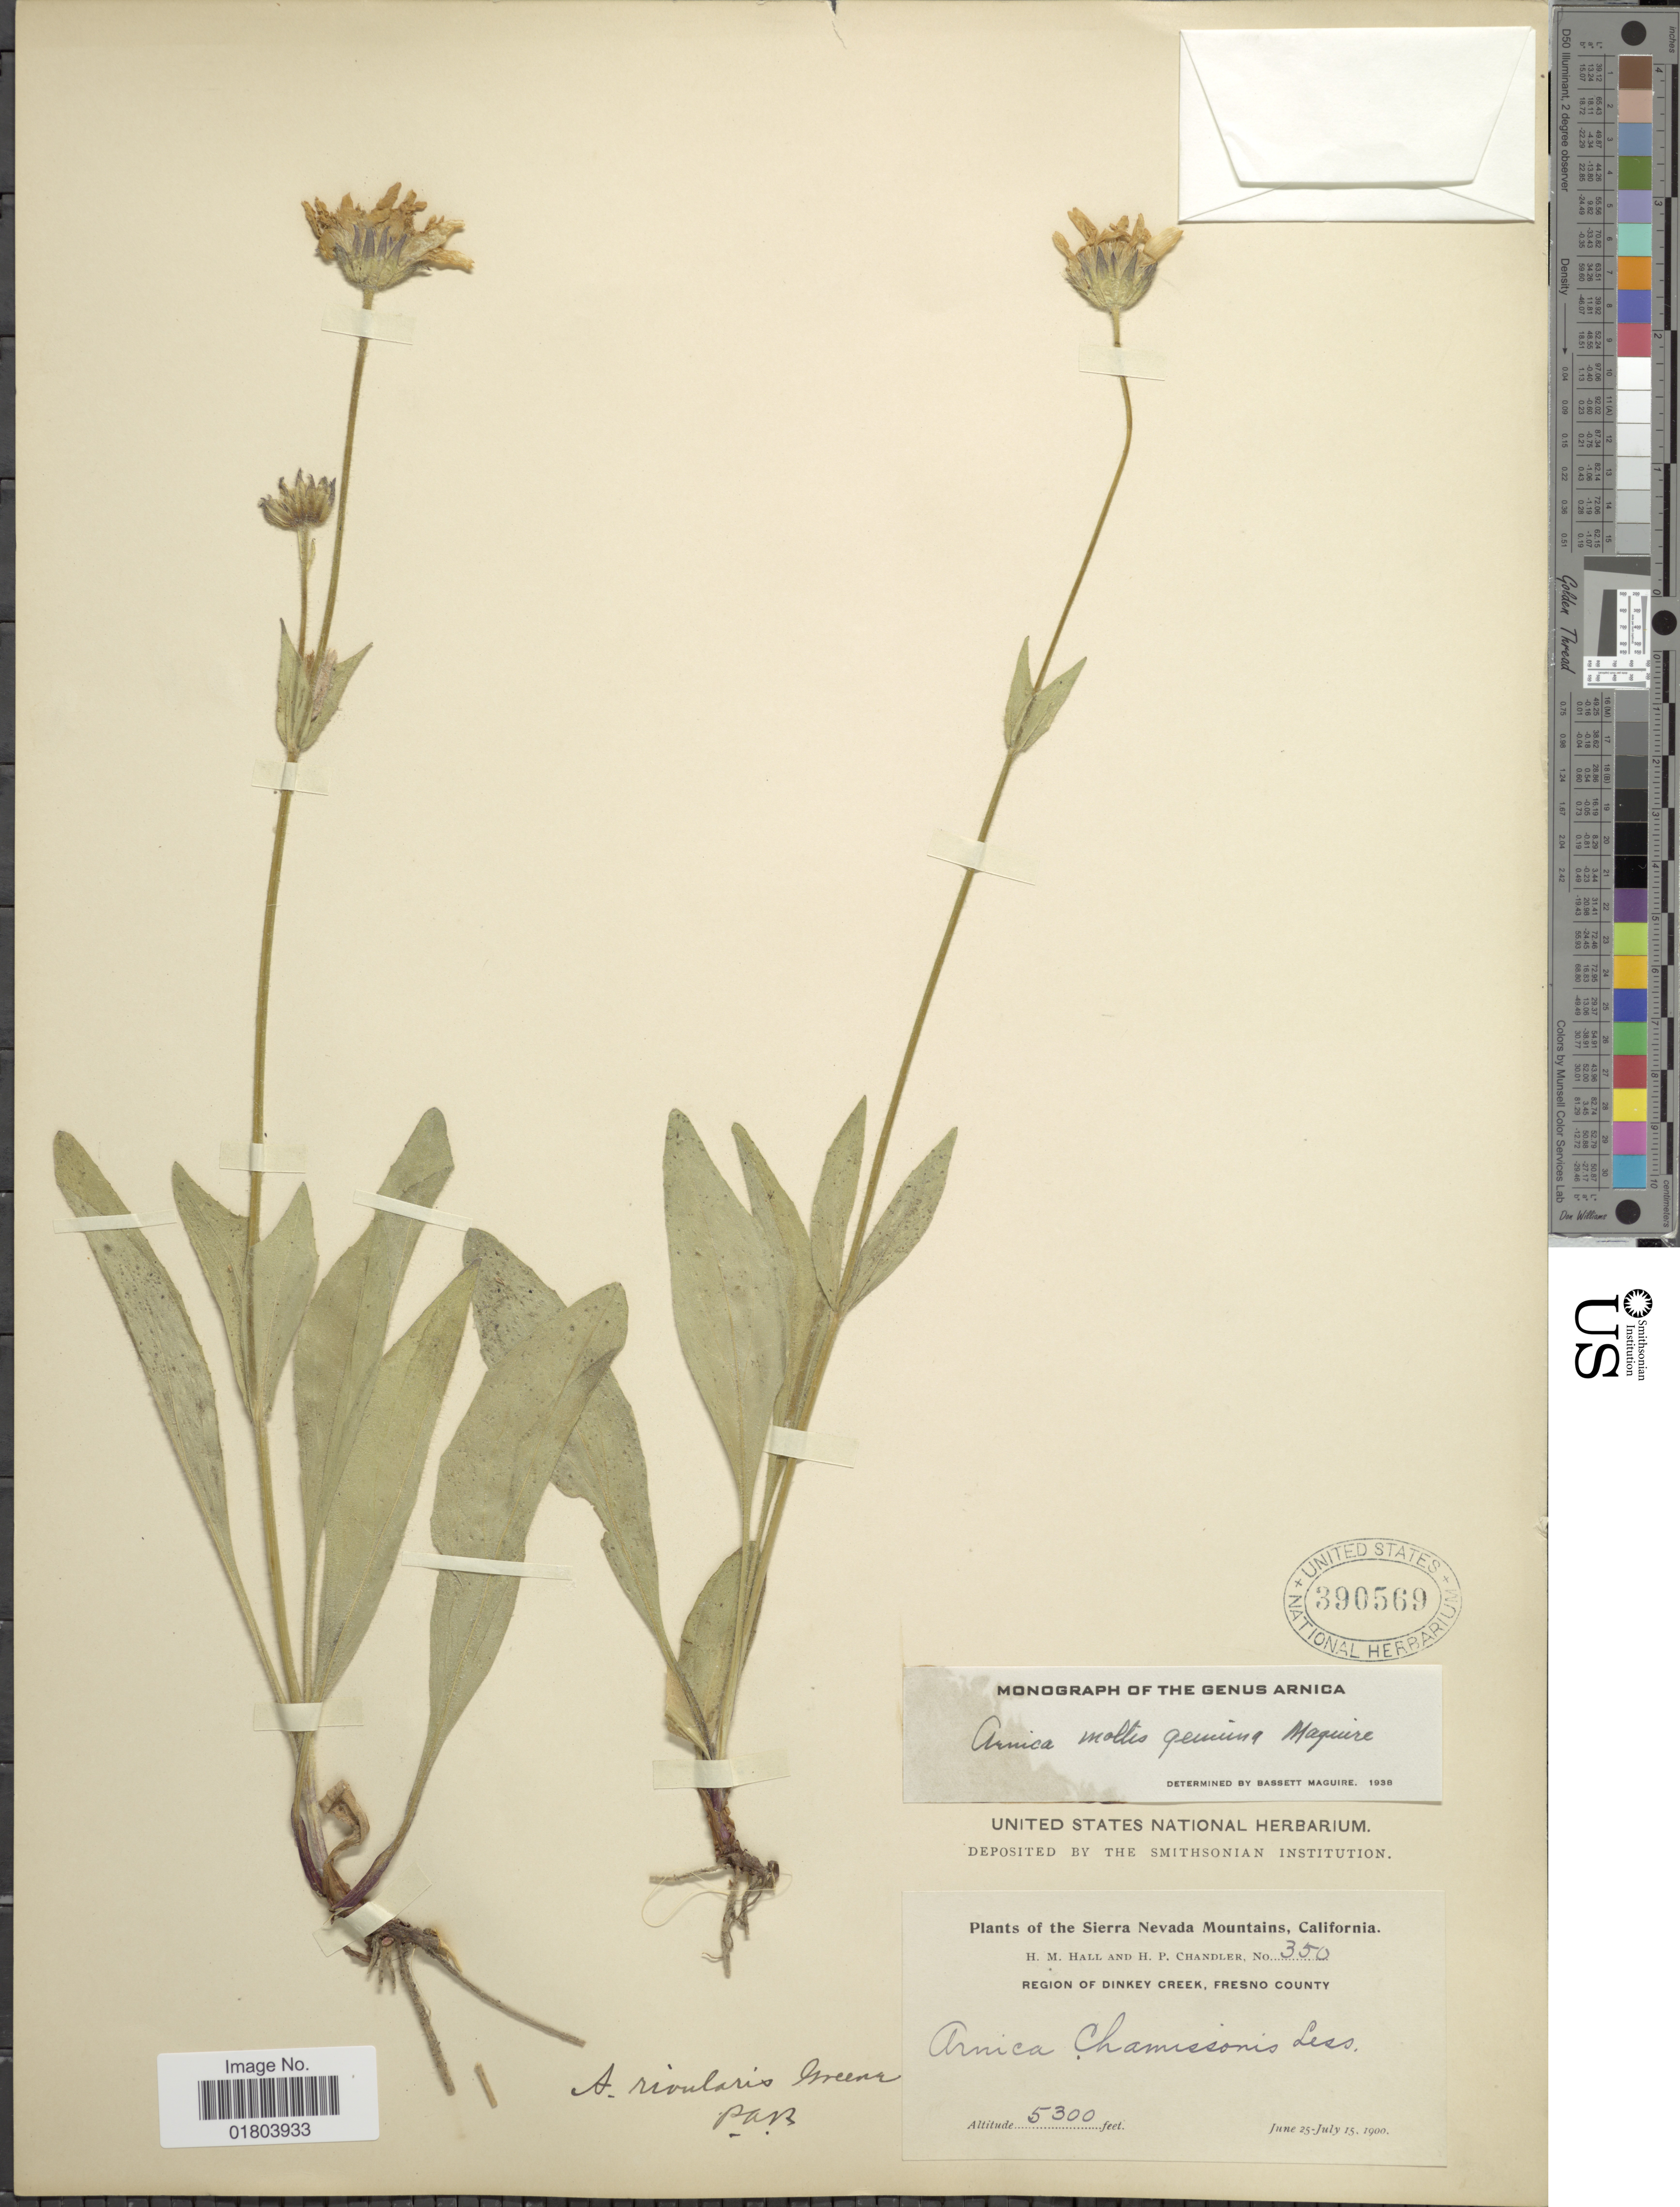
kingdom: Plantae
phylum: Tracheophyta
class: Magnoliopsida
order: Asterales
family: Asteraceae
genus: Arnica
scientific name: Arnica mollis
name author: Hook.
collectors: H. M. Hall & H. Chandler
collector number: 350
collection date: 1900-06-25/1900-07-15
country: United States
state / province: California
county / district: Fresno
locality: The Sierra Nevada Mountains, Region of Dinkey Creek, Fresno County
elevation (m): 1615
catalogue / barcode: US 390569